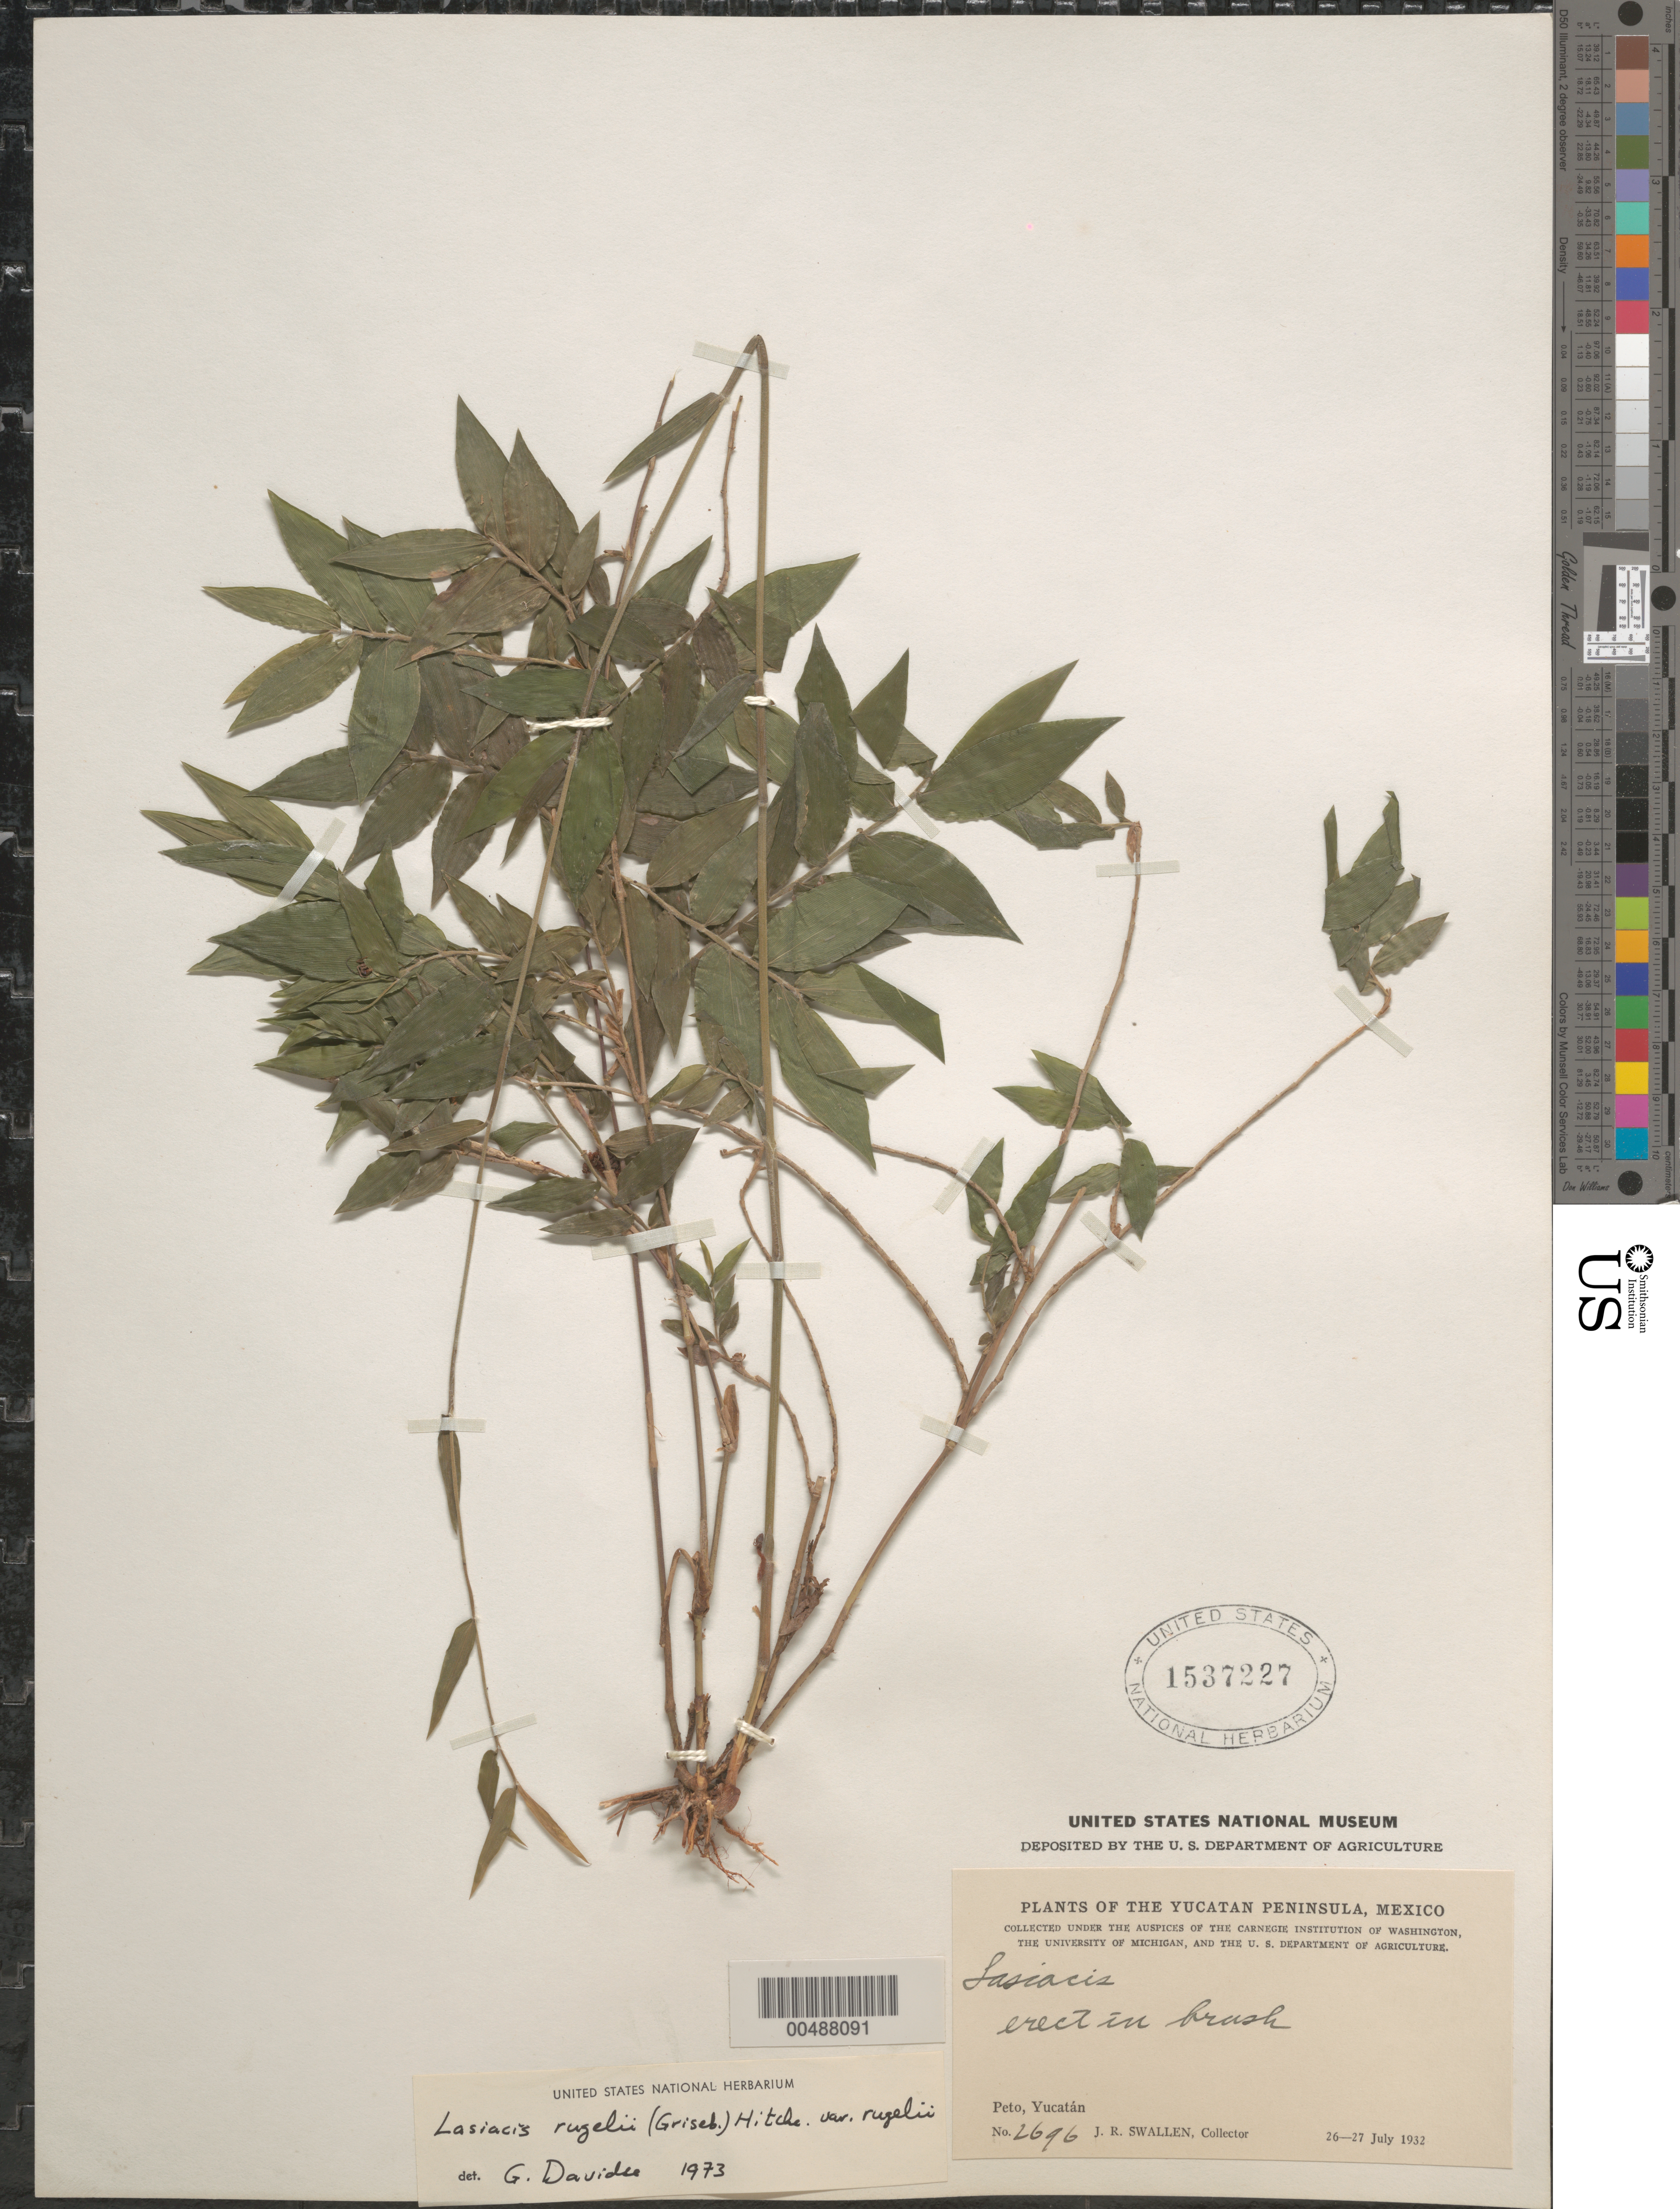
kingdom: Plantae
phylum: Tracheophyta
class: Liliopsida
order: Poales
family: Poaceae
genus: Lasiacis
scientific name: Lasiacis rugelii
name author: (Griseb.) Hitchc.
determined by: Davidse, Gerrit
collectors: J. R. Swallen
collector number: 2696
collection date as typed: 26 Jul 1932 to 27 Jul 1932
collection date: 1932-07-26/1932-07-27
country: Mexico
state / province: Yucatan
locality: Yucatan Peninsula, Peto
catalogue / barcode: US 1537227